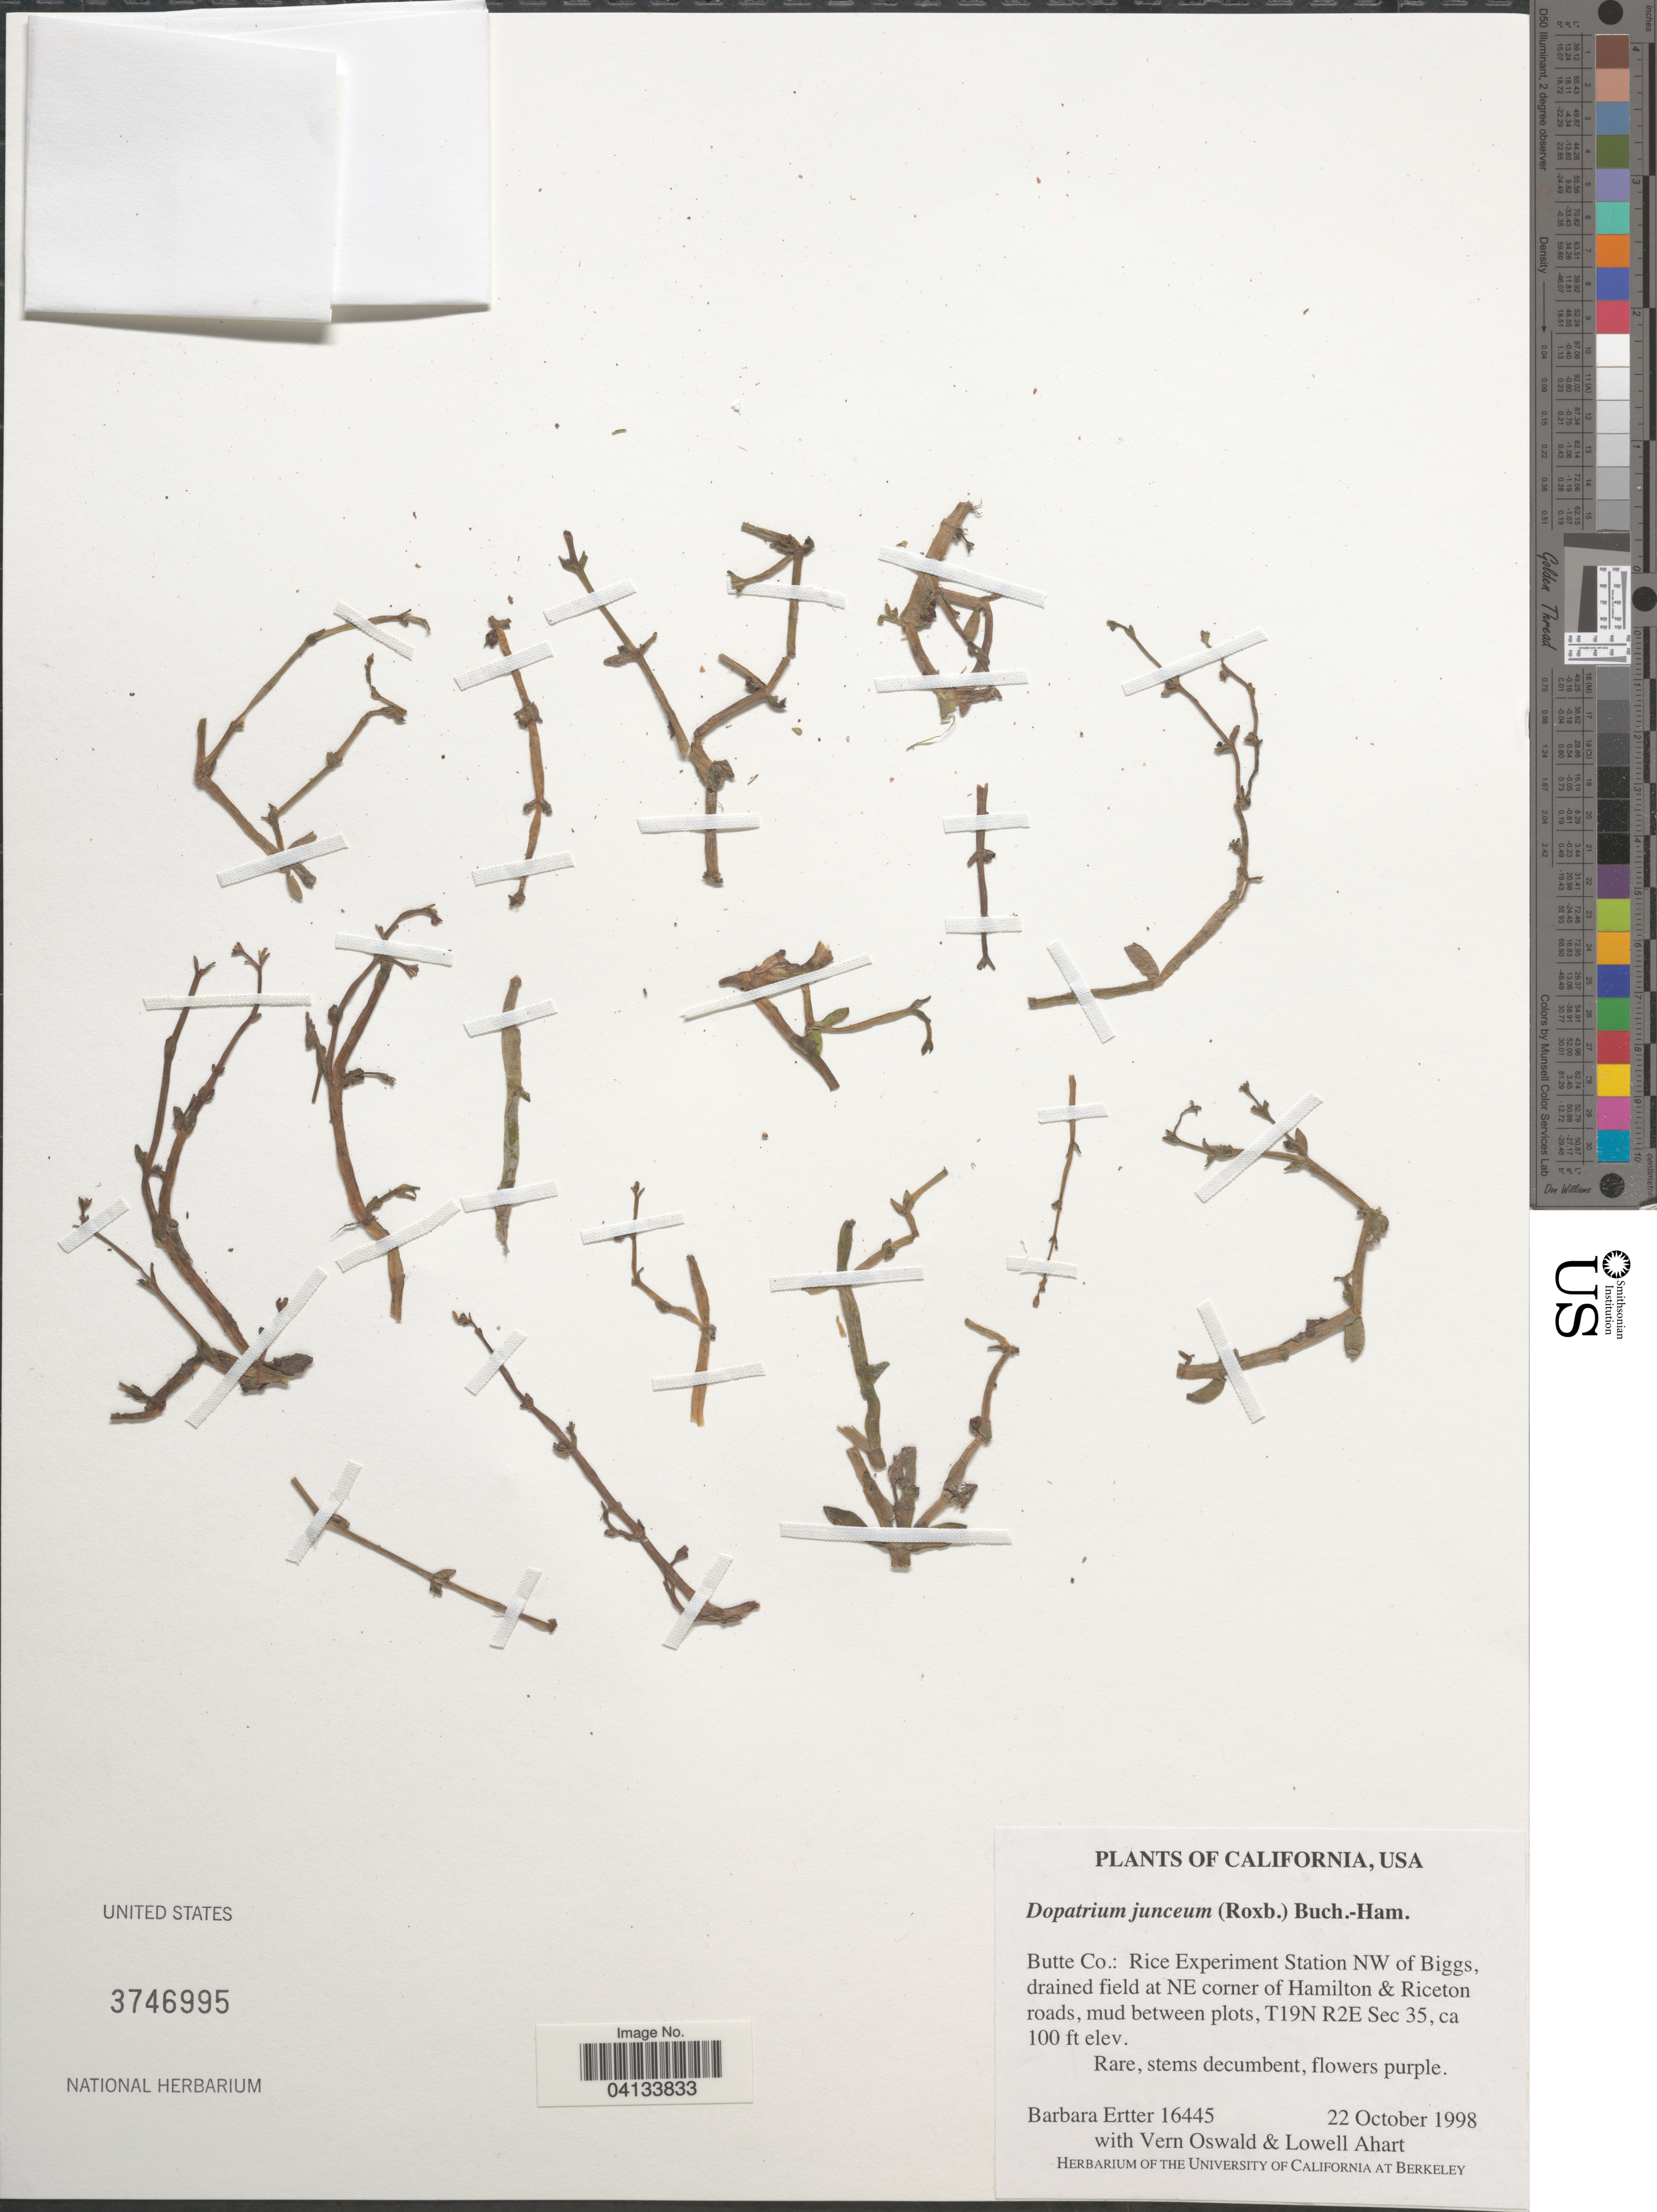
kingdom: Plantae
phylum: Tracheophyta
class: Magnoliopsida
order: Lamiales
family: Plantaginaceae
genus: Dopatrium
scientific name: Dopatrium junceum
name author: (Roxb.) Buch.-Ham. ex Benth.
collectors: B. Ertter, V. Oswald & L. Ahart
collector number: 16445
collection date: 1998-10-22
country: United States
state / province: California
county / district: Butte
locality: Butte Co.: Rice Experiment State NW of Biggs, drained field at NE corner of Hamilton & Riceton roads, mud between plots, T19N R2E Sec 35.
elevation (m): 30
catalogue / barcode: US 3746995